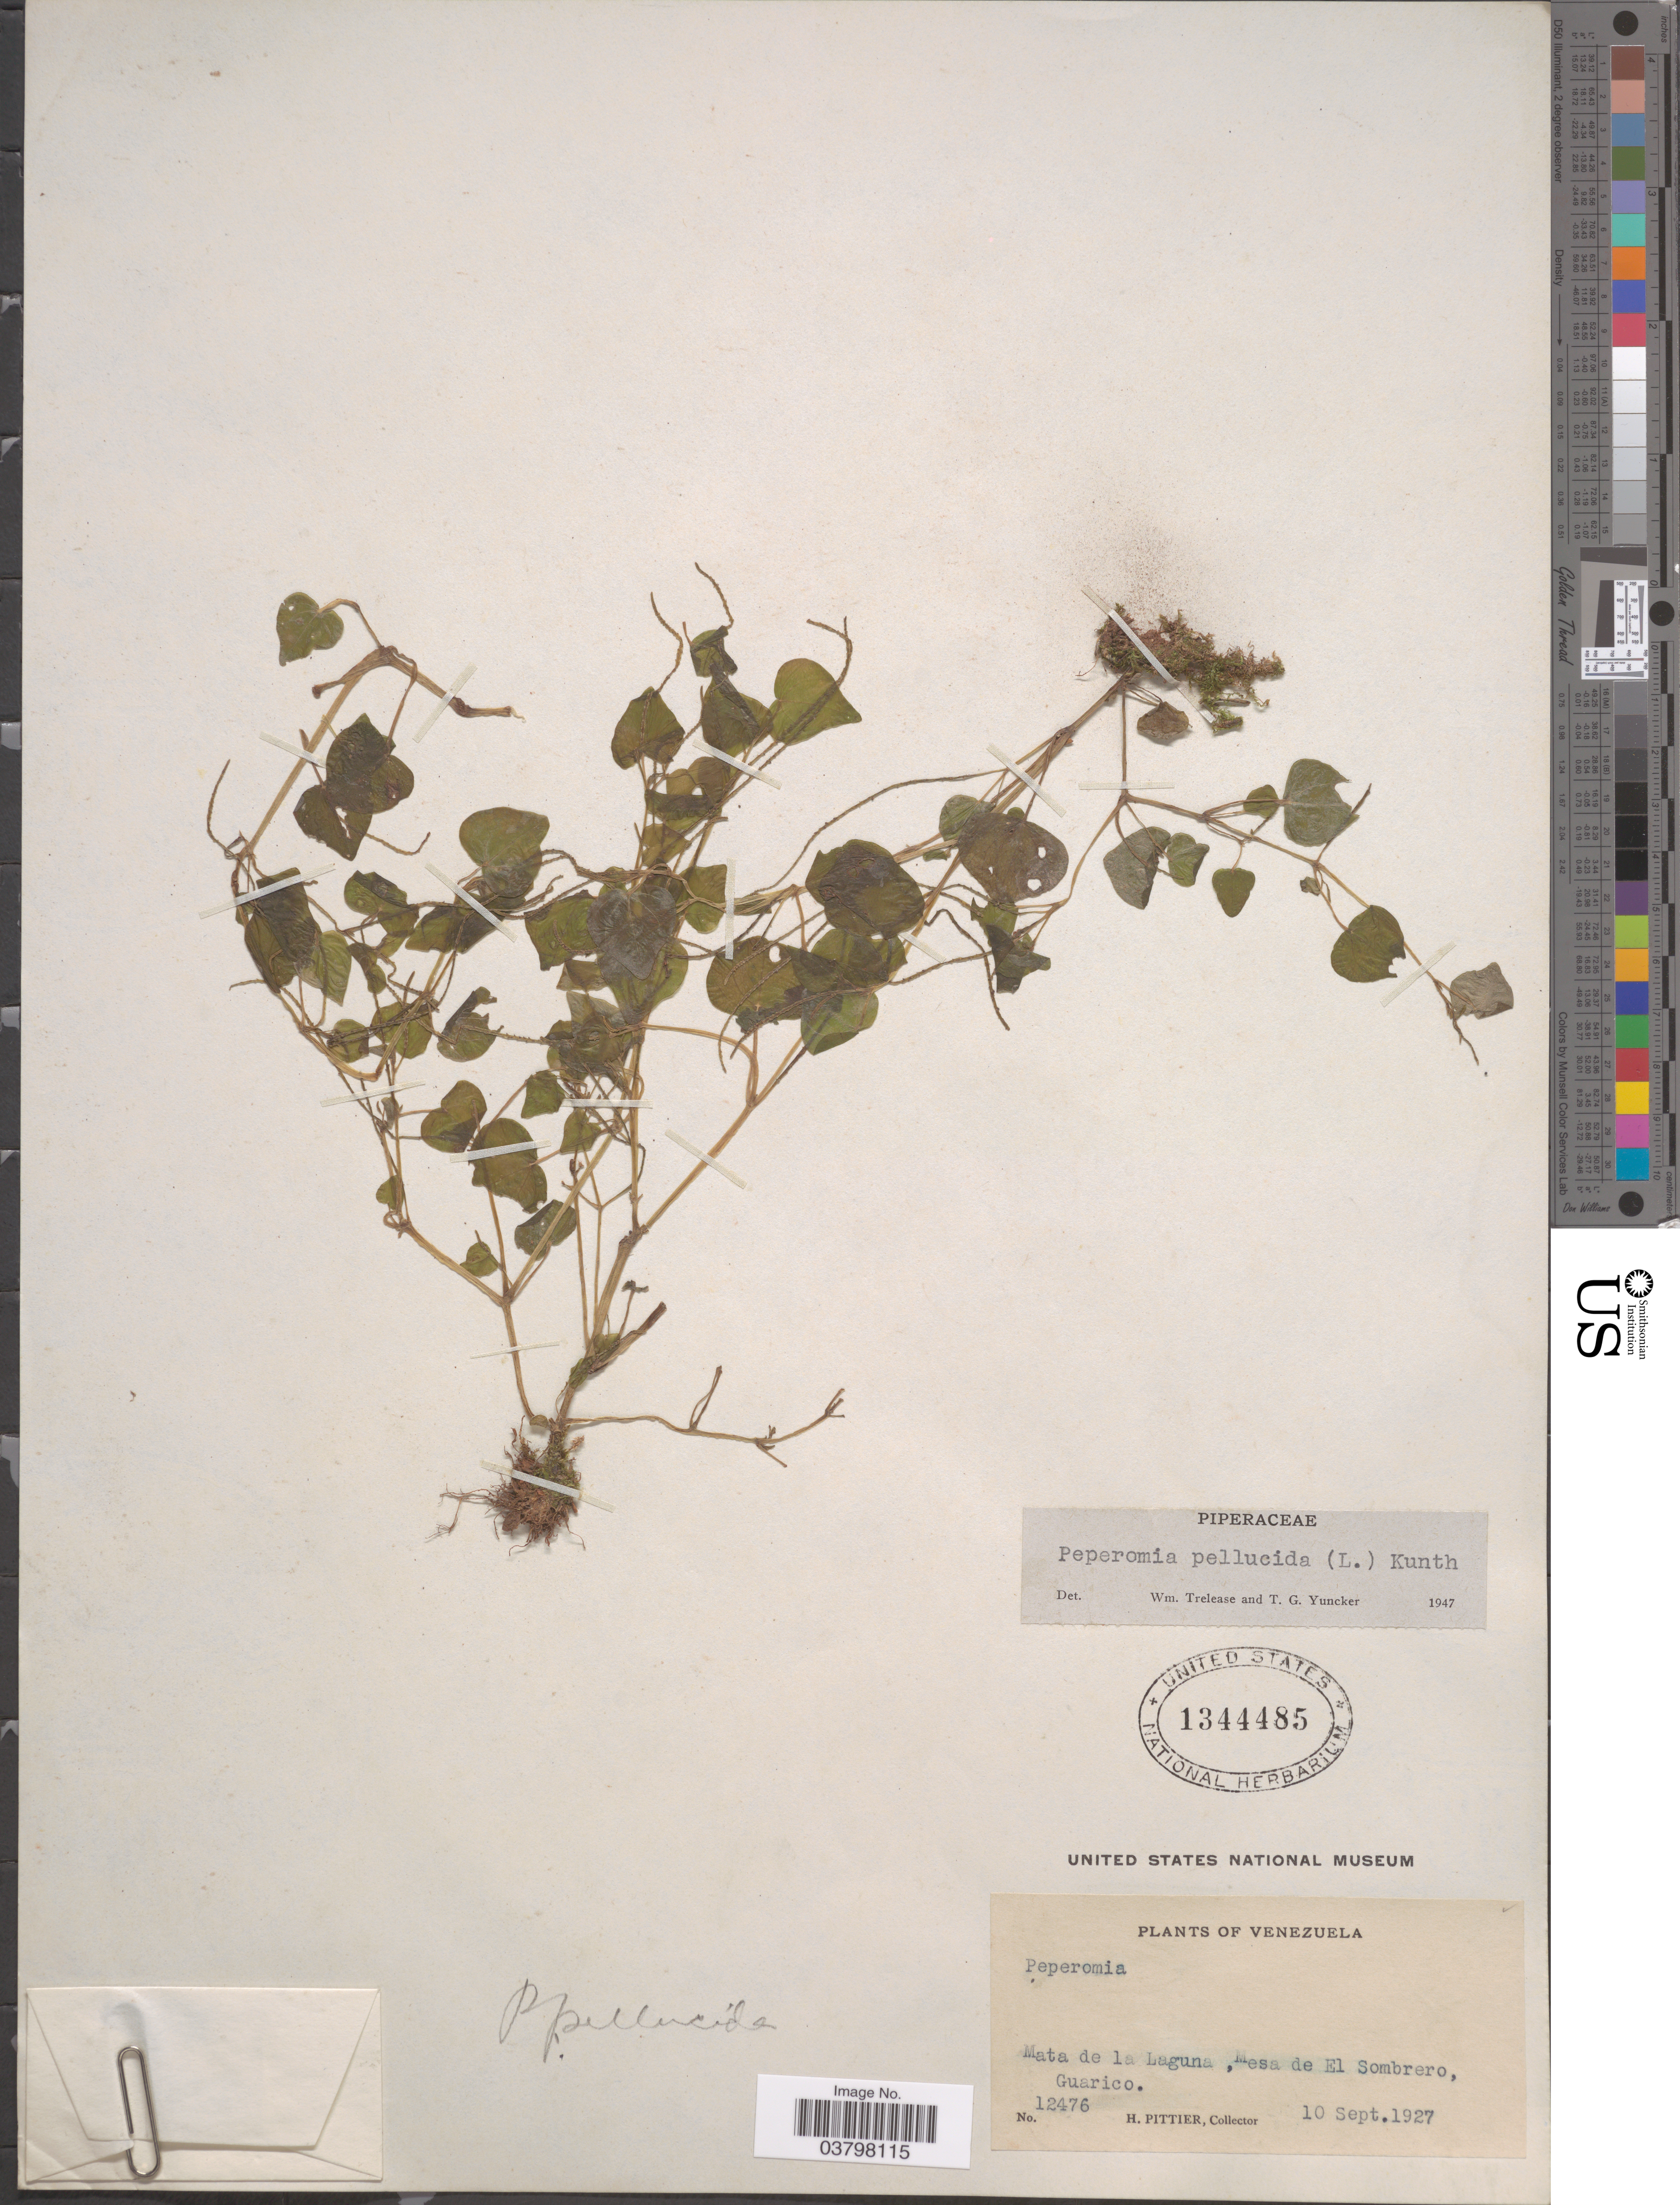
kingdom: Plantae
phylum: Tracheophyta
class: Magnoliopsida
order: Piperales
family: Piperaceae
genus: Peperomia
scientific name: Peperomia pellucida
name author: (L.) Kunth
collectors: H. F. Pittier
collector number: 12476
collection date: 1927-09-10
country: Venezuela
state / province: Guarico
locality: Mata de la Laguna, Mesa de El Sombrero.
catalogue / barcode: US 1344485